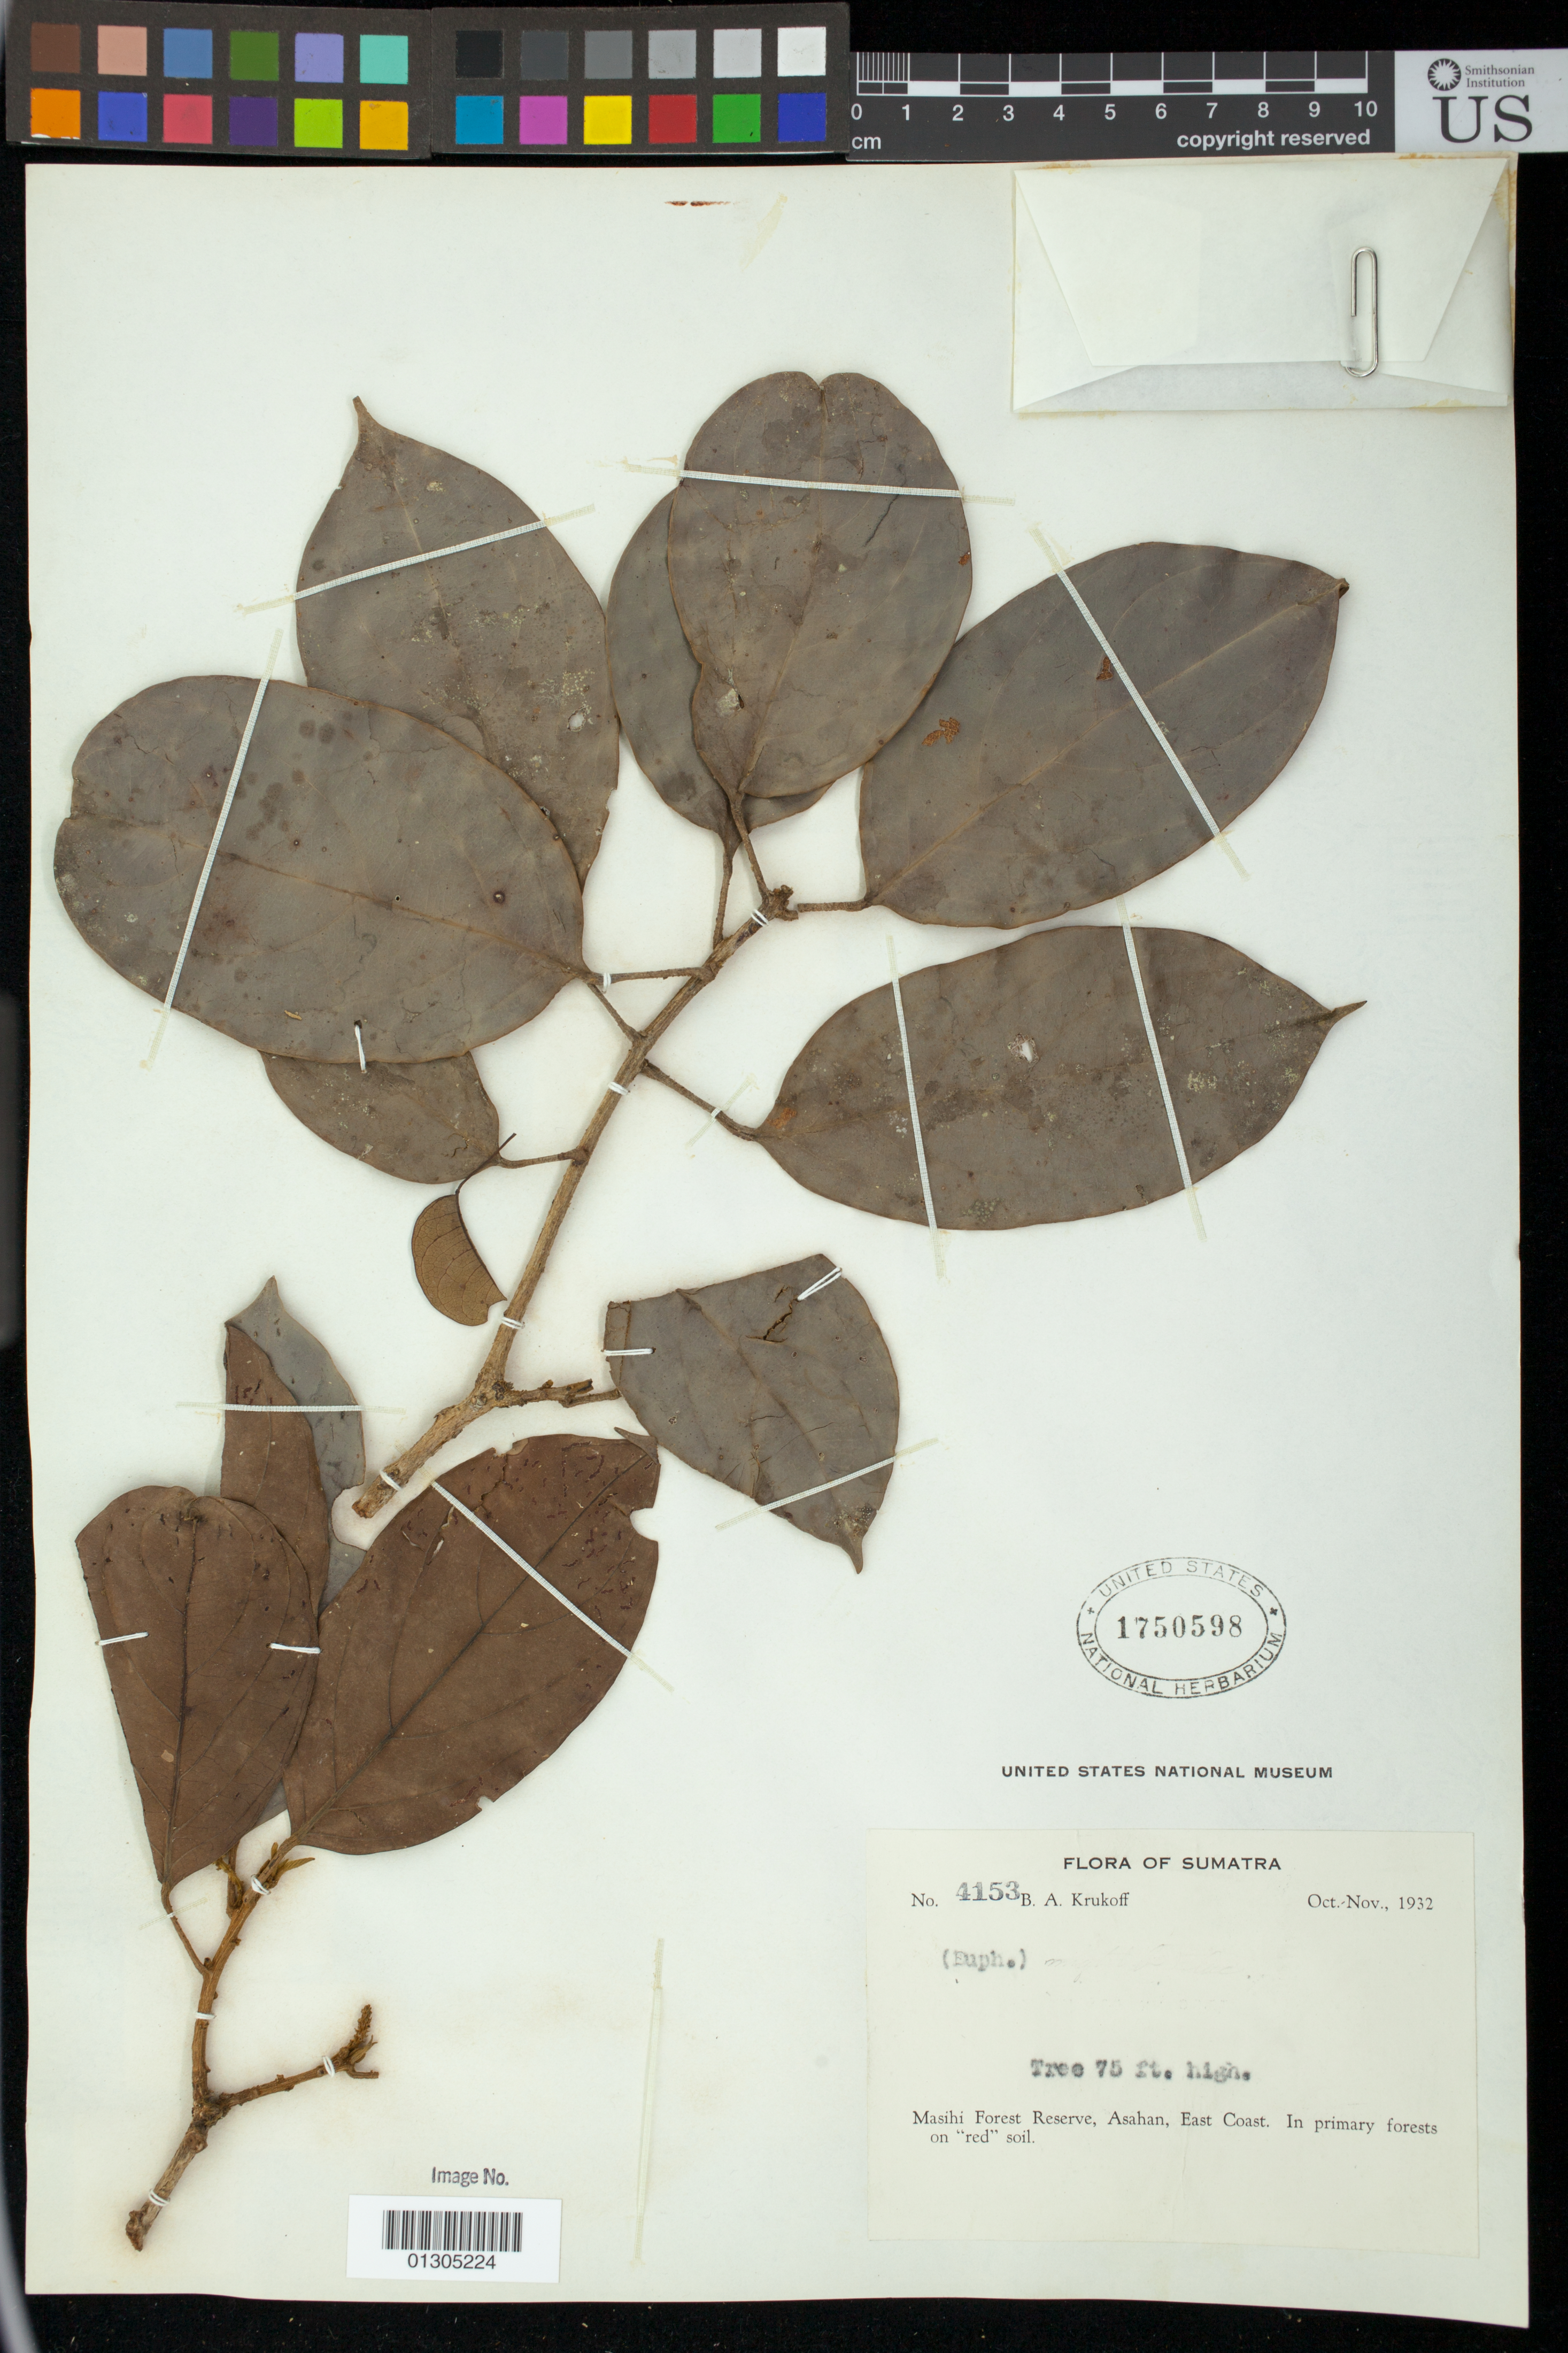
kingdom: Plantae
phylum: Tracheophyta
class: Magnoliopsida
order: Malpighiales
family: Euphorbiaceae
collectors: B. A. Krukoff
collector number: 4153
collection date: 1932-10/1932-11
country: Indonesia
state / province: Sumatra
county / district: Sumatera Utara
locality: Masihi Forest Reserve, Asahan, East Coast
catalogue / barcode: US 1750598